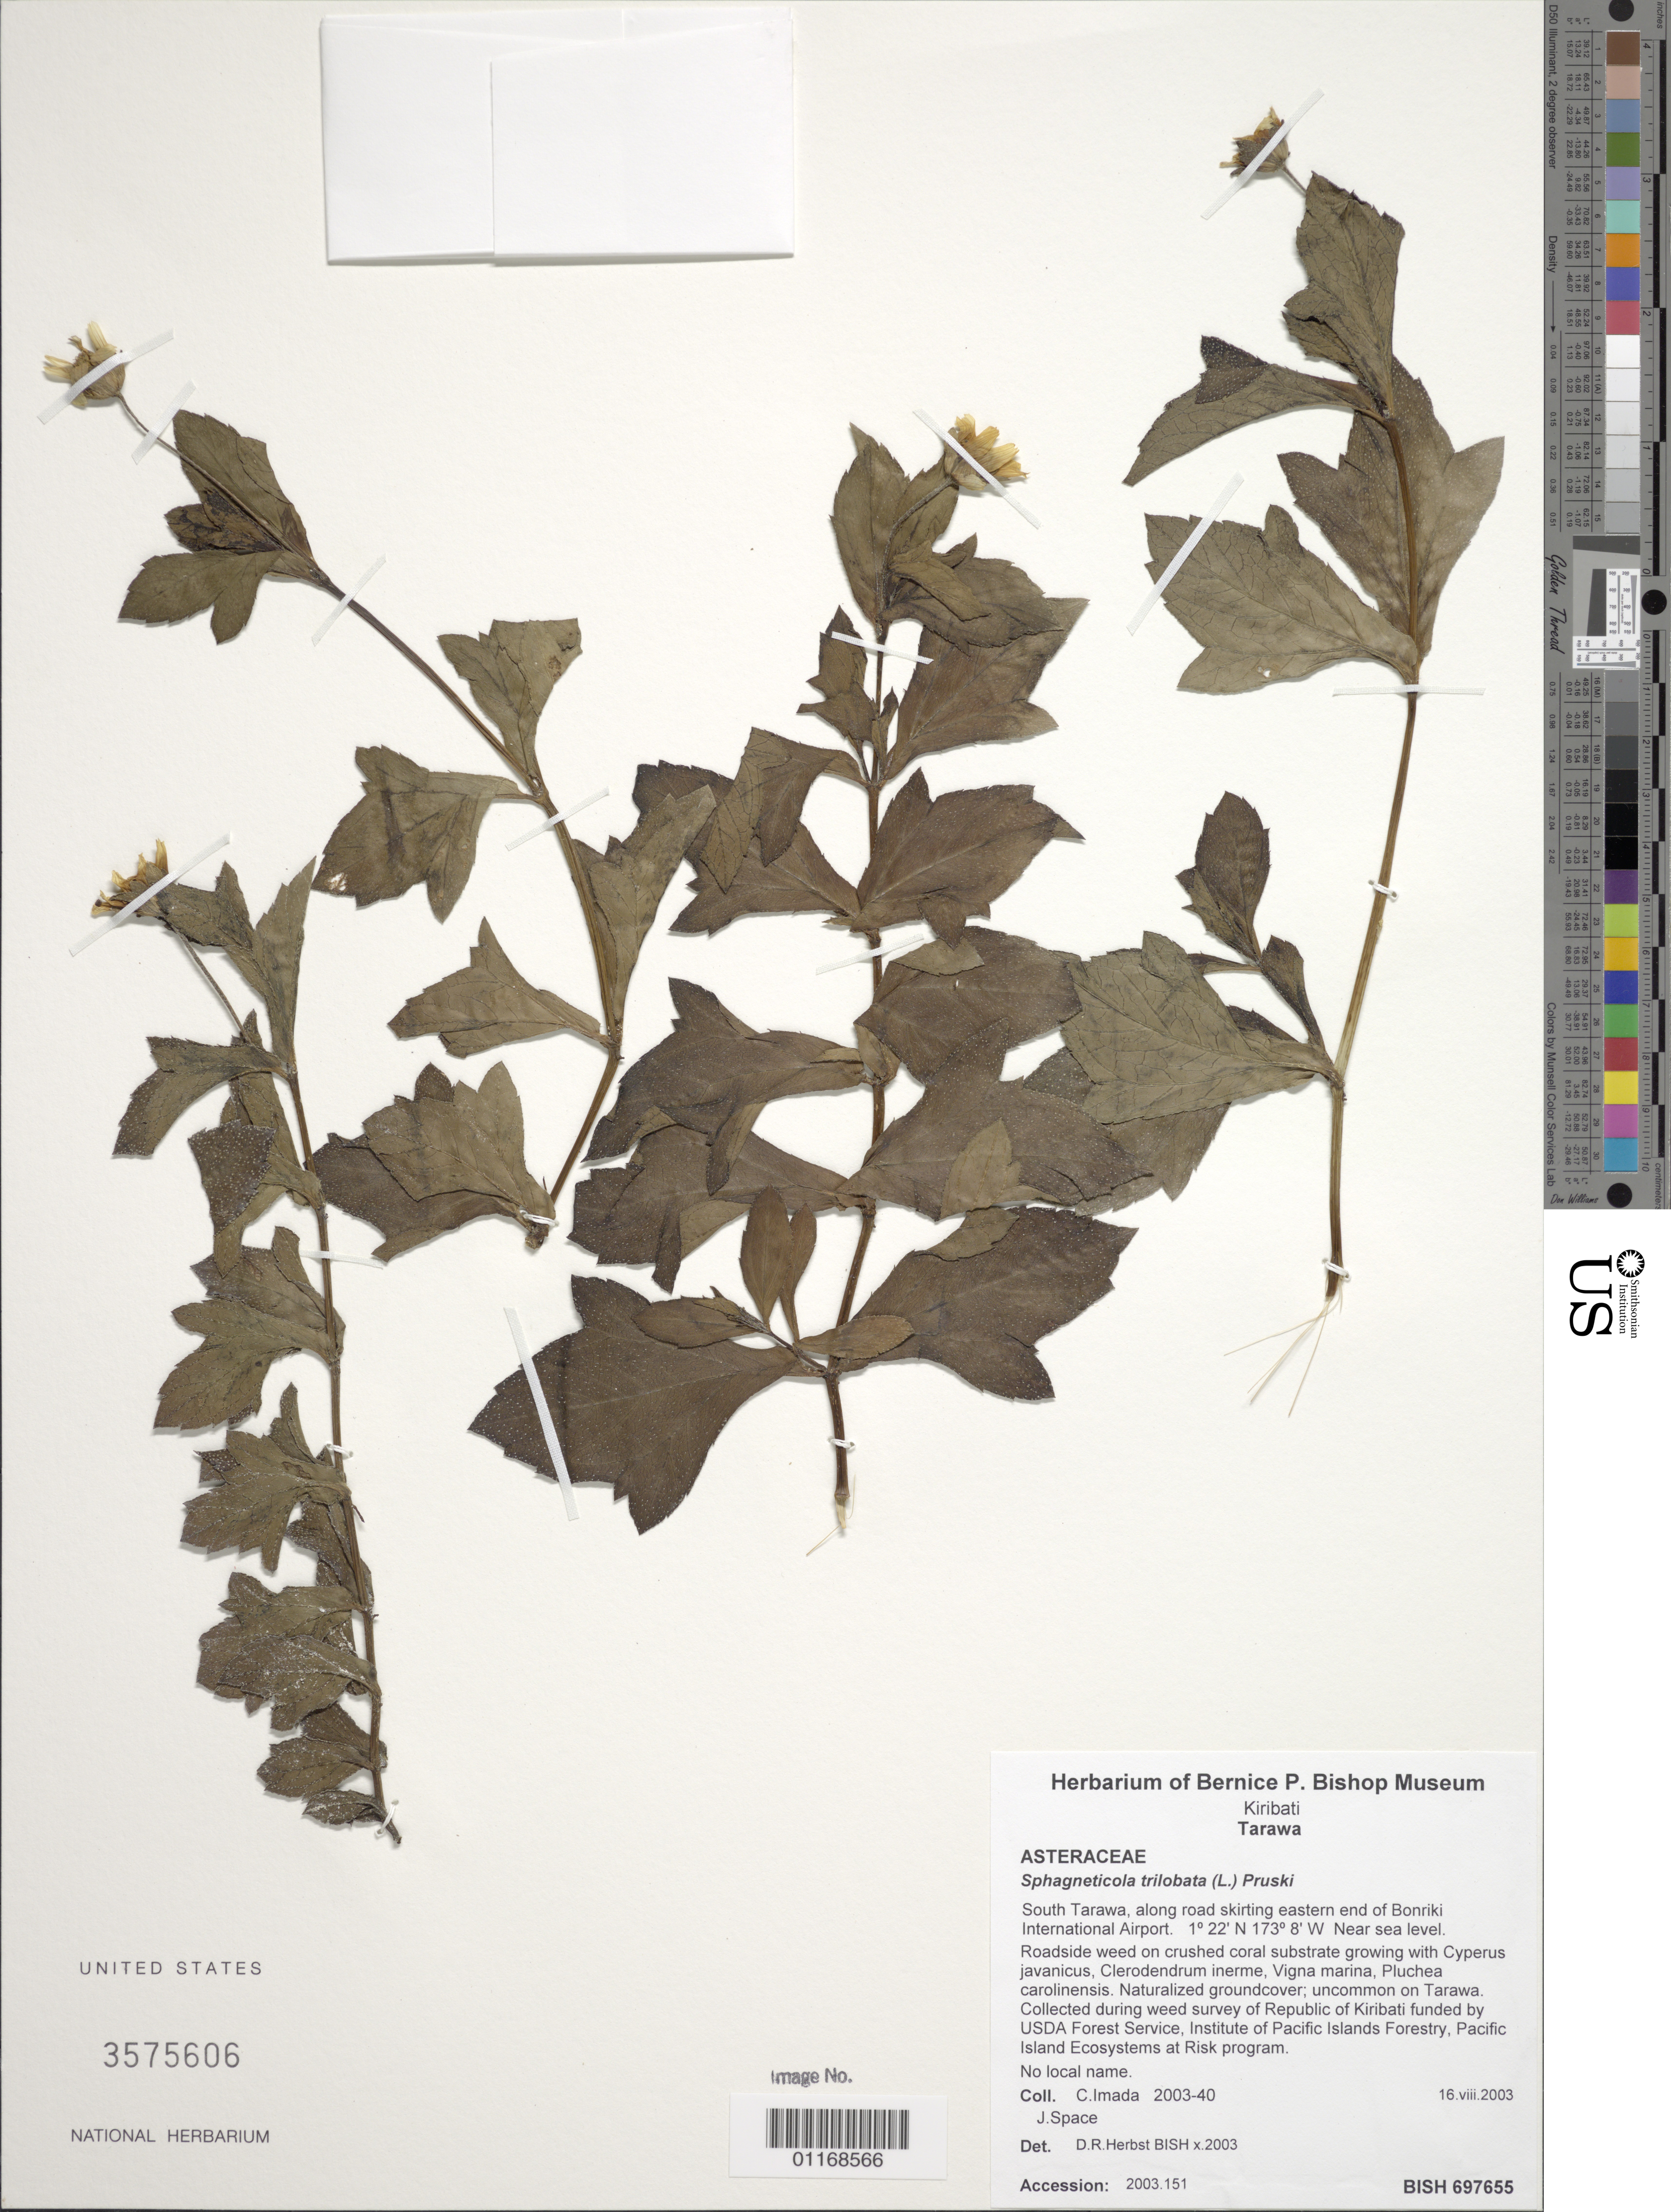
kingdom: Plantae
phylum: Tracheophyta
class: Magnoliopsida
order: Asterales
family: Asteraceae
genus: Sphagneticola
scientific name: Sphagneticola trilobata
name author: (L.) Pruski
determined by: Herbst, D. R.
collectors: C. Imada & J. Space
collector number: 2003-40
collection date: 2003-08-16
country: Kiribati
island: Tarawa Atoll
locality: South Tarawa, along road skirting eastern end of bonriki international airport.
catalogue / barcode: US 3575606